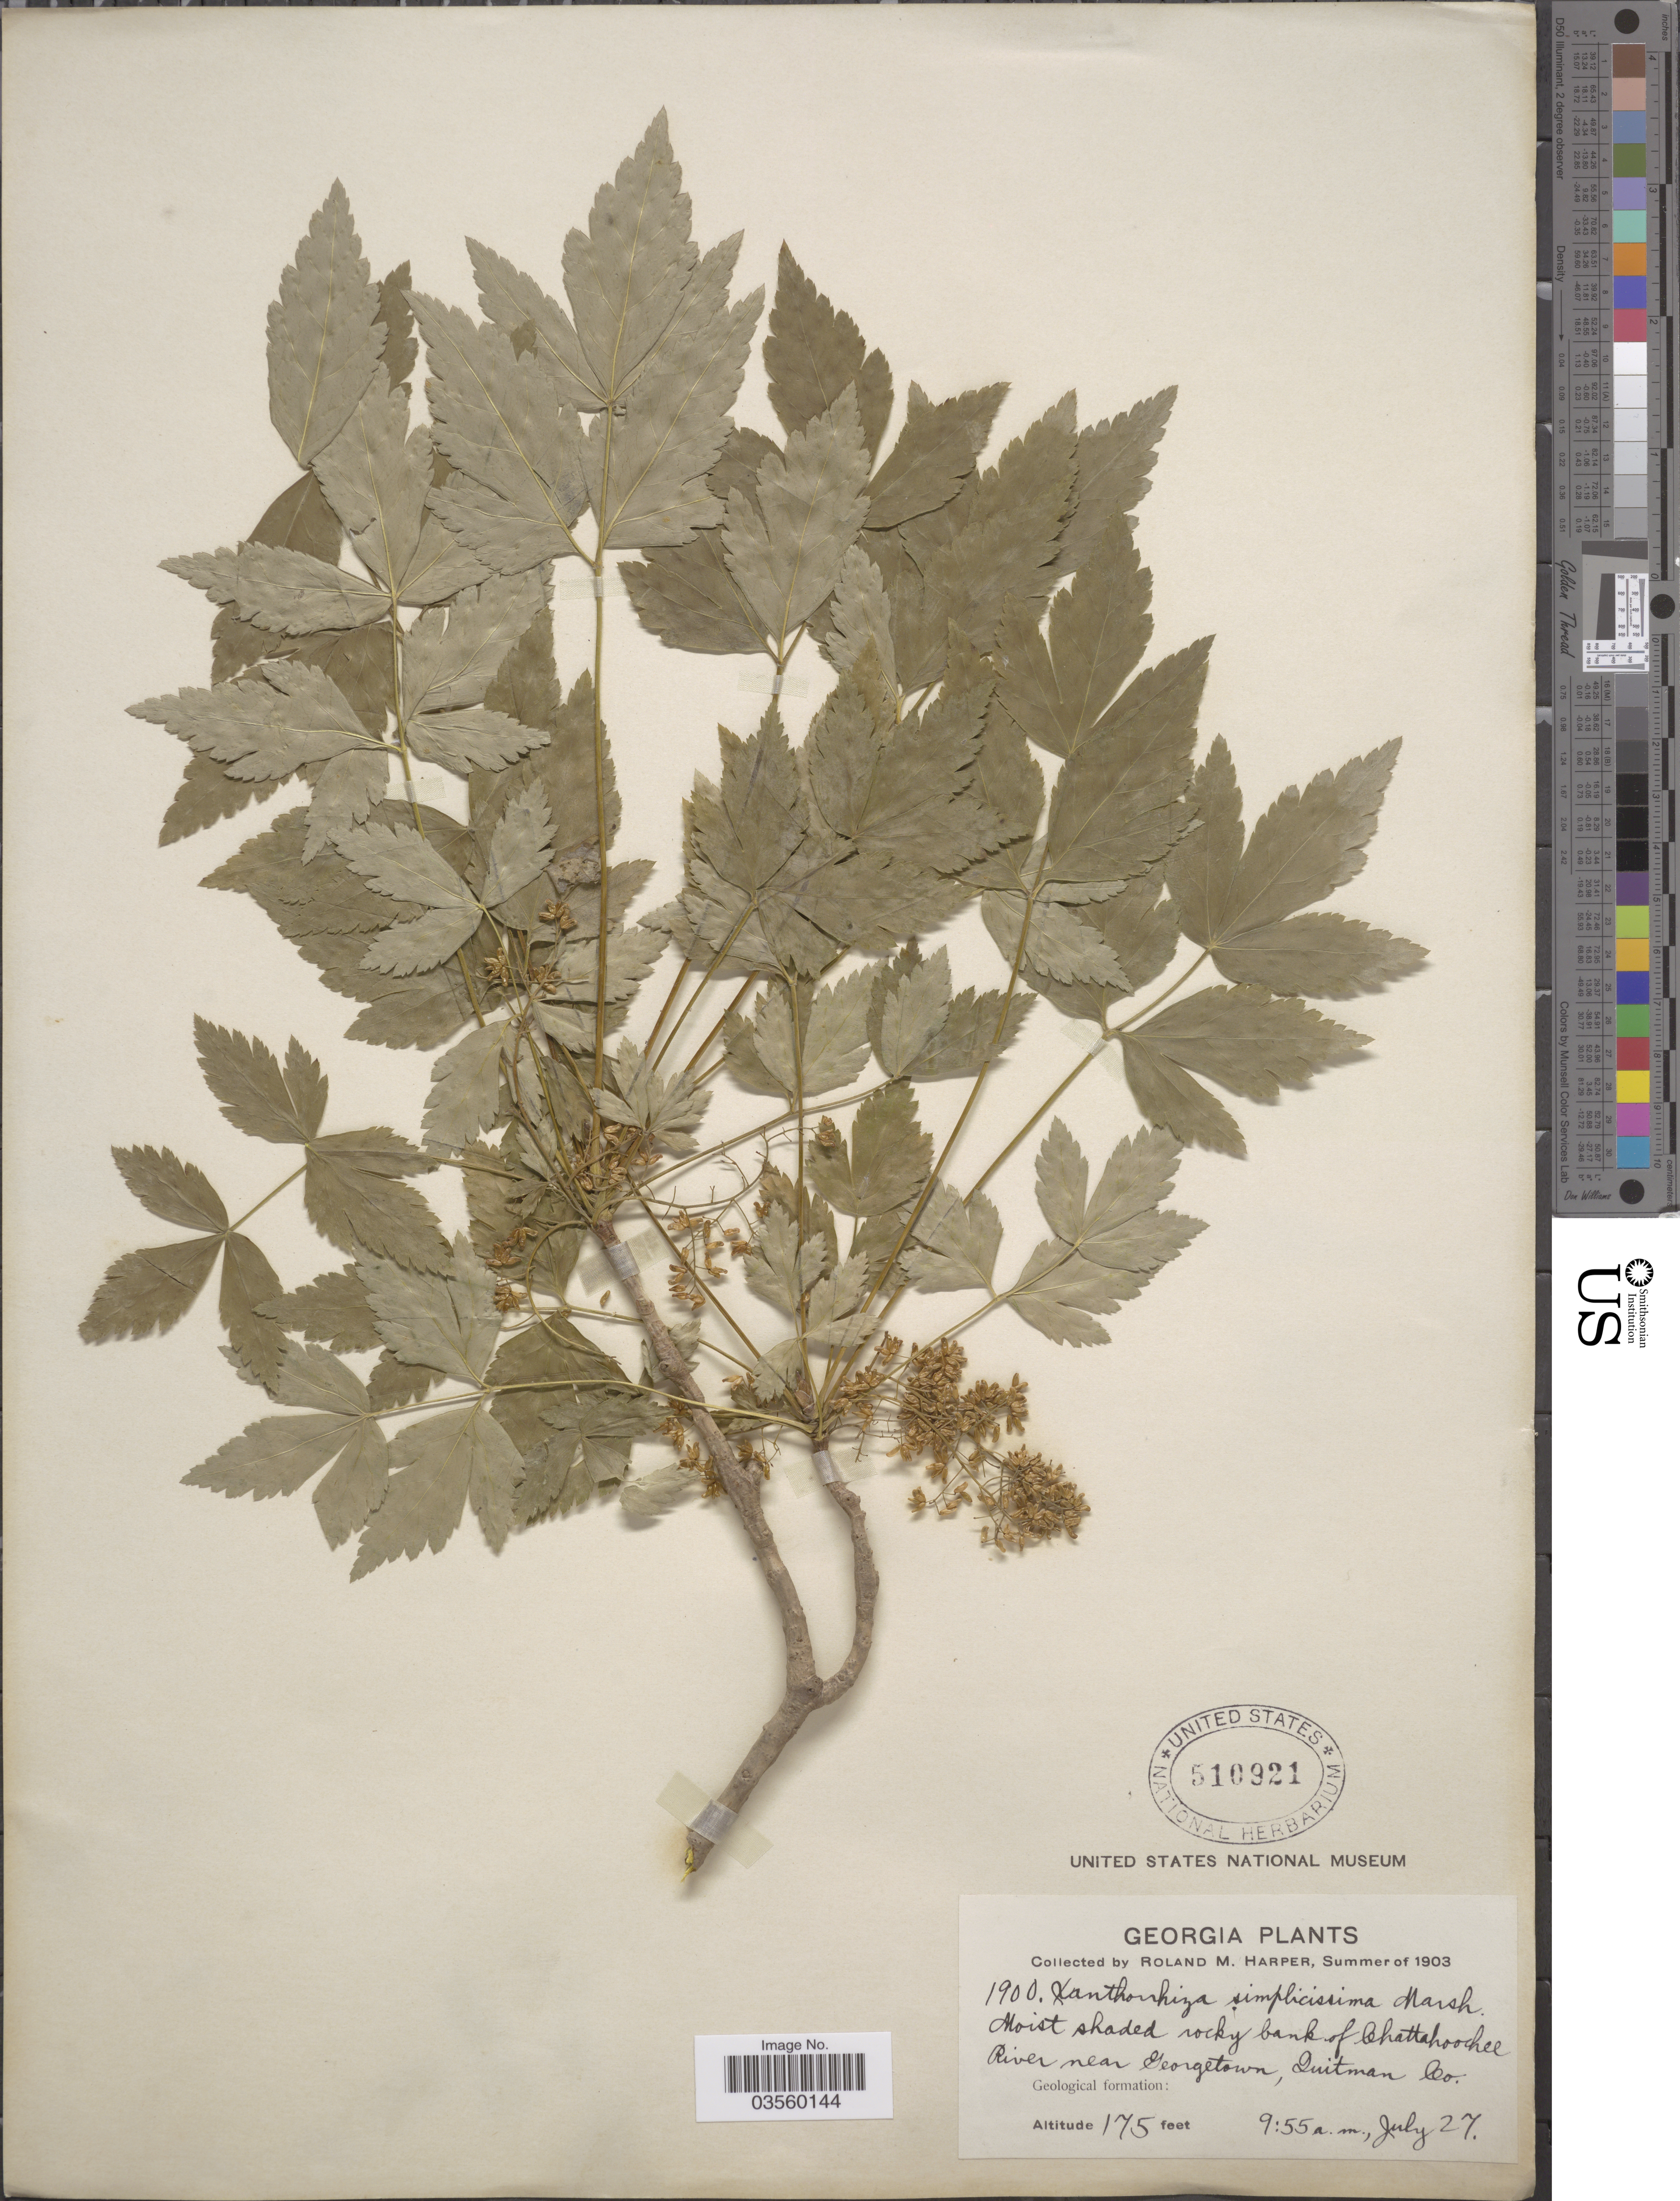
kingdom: Plantae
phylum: Tracheophyta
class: Magnoliopsida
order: Ranunculales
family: Ranunculaceae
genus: Xanthorhiza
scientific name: Xanthorhiza simplicissima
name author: Marshall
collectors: R. M. Harper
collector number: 1900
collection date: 1903-07-27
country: United States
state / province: Georgia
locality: Bank of Chattahoochee River near Georgetown, Quitman Co.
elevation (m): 53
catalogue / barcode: US 510921